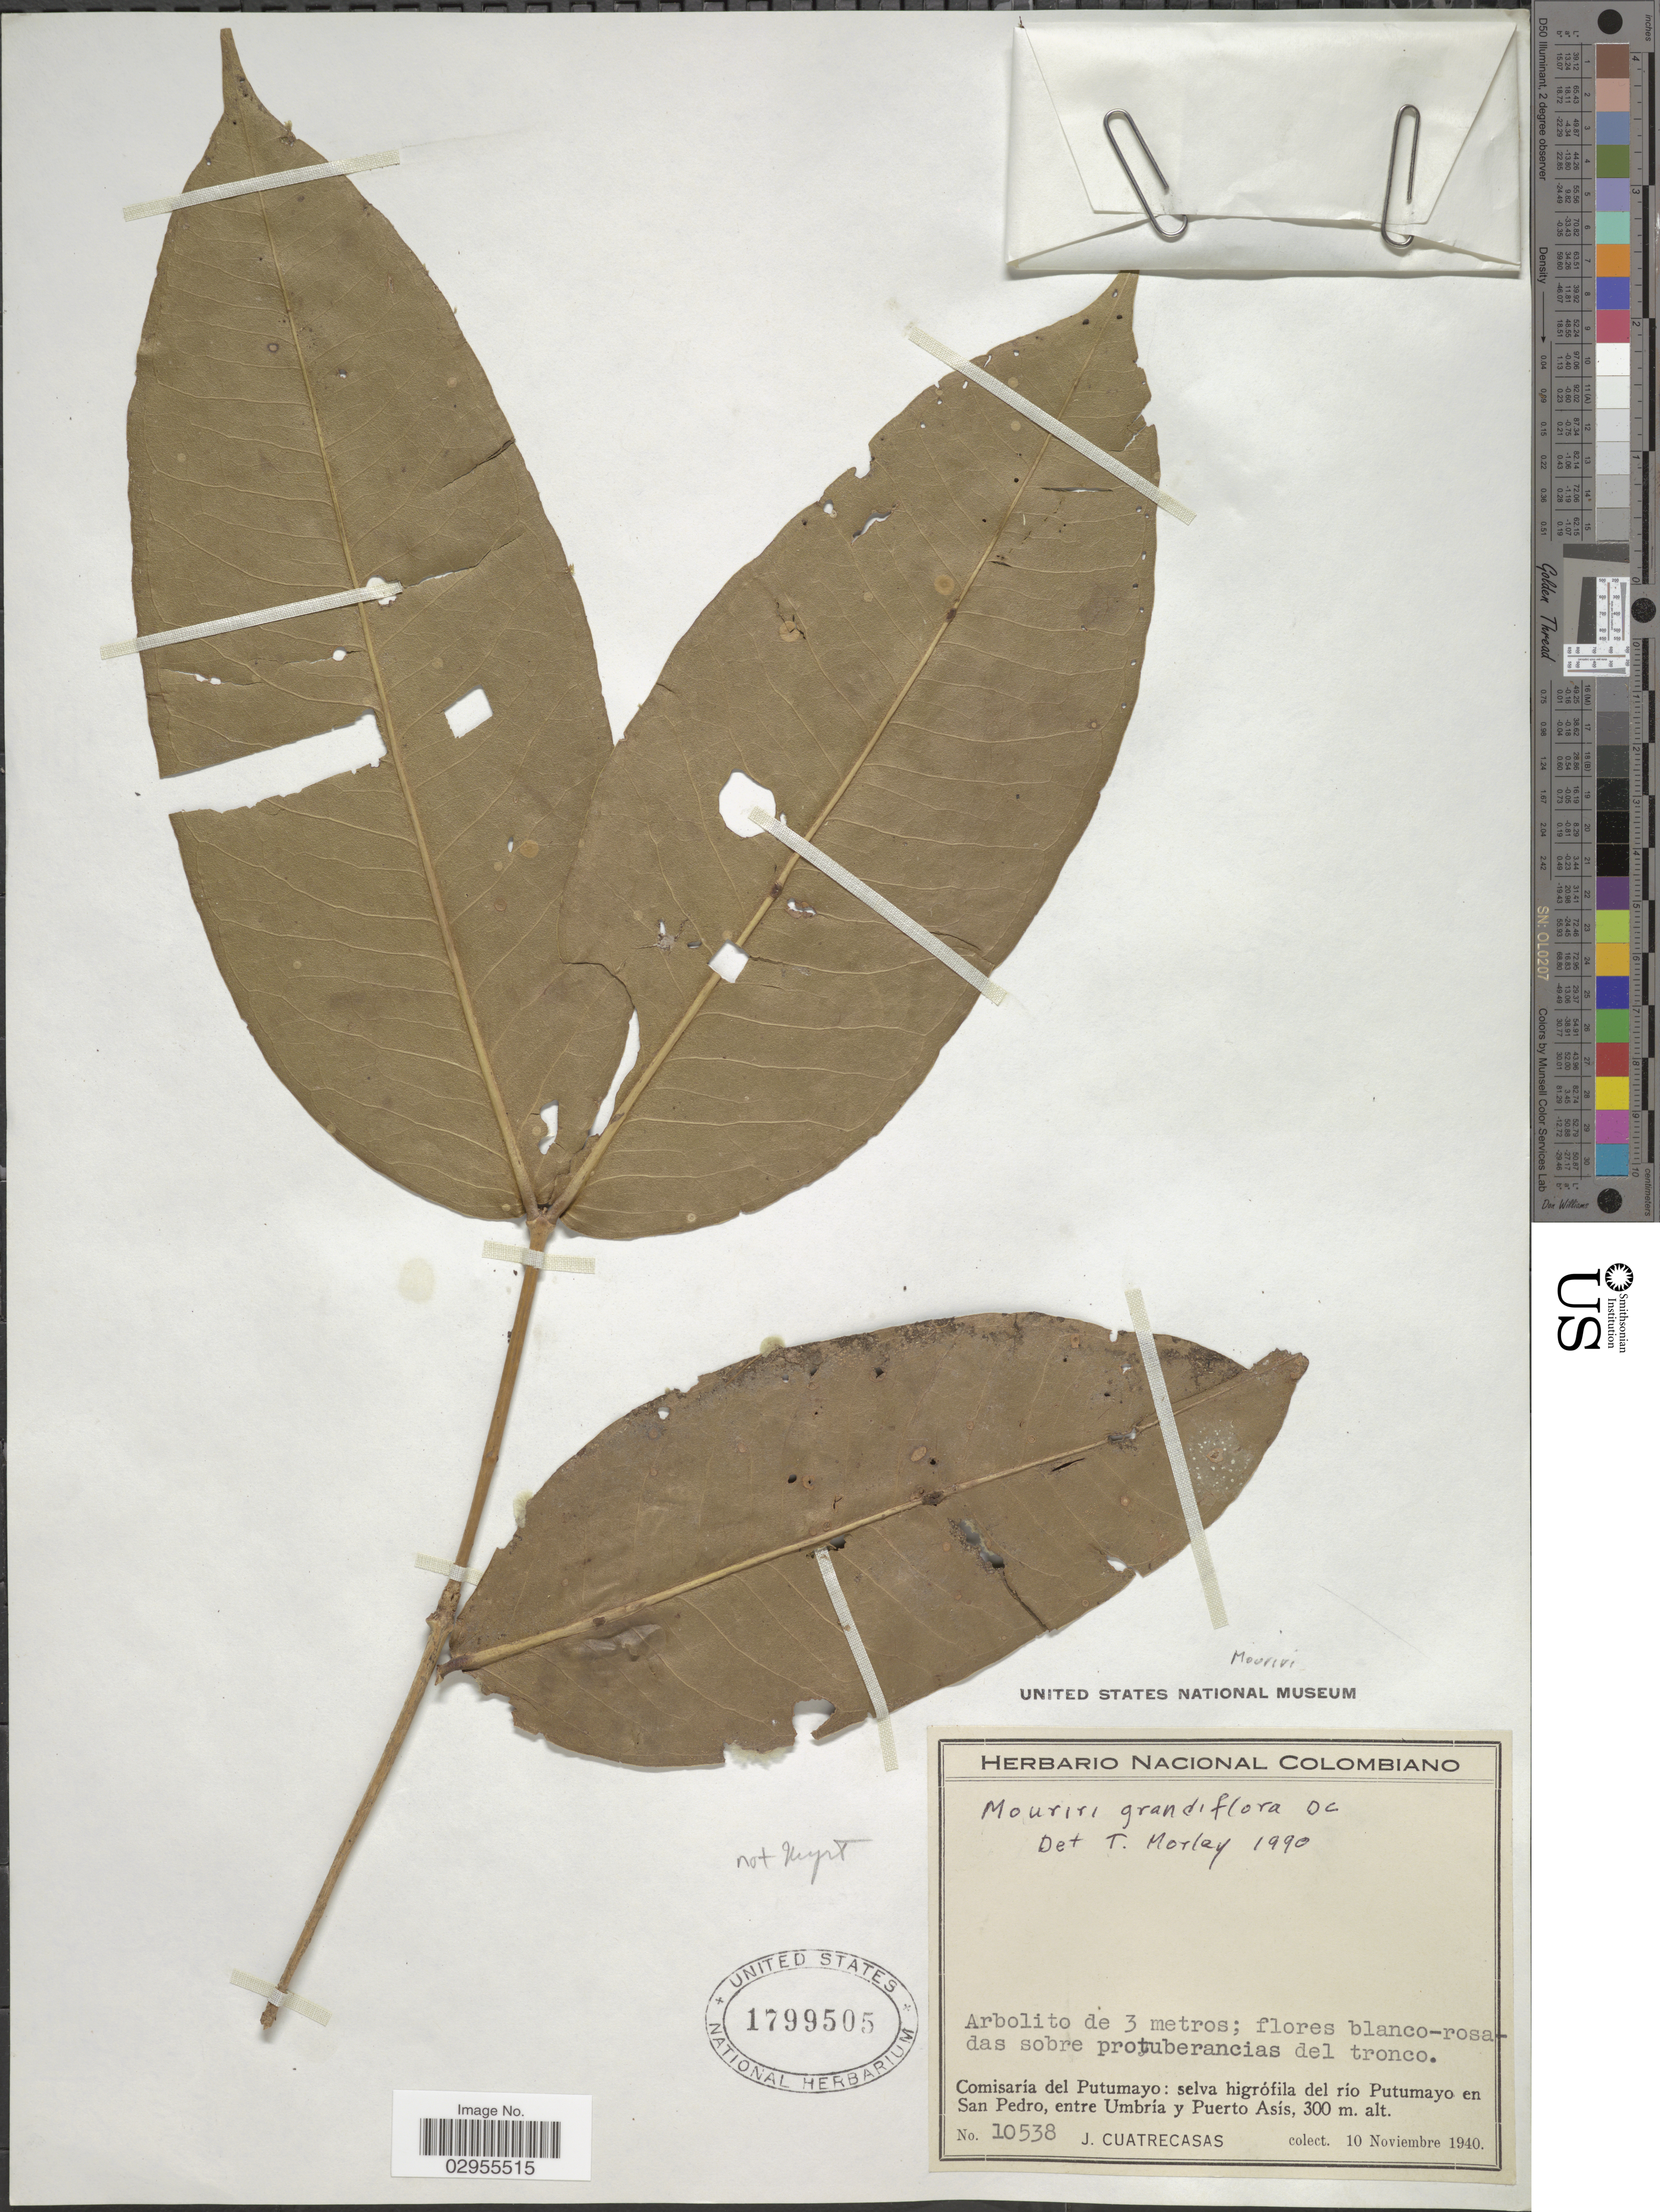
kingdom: Plantae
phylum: Tracheophyta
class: Magnoliopsida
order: Myrtales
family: Melastomataceae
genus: Mouriri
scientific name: Mouriri grandiflora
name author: DC.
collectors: J. Cuatrecasas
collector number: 10538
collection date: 1940-11-10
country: Colombia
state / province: Putumayo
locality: Comisaría del Putumayo: selva hirófila del río Putumayo en San Pedro, entre Umbría y Puerto Asís.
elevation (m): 300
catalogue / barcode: US 1799505